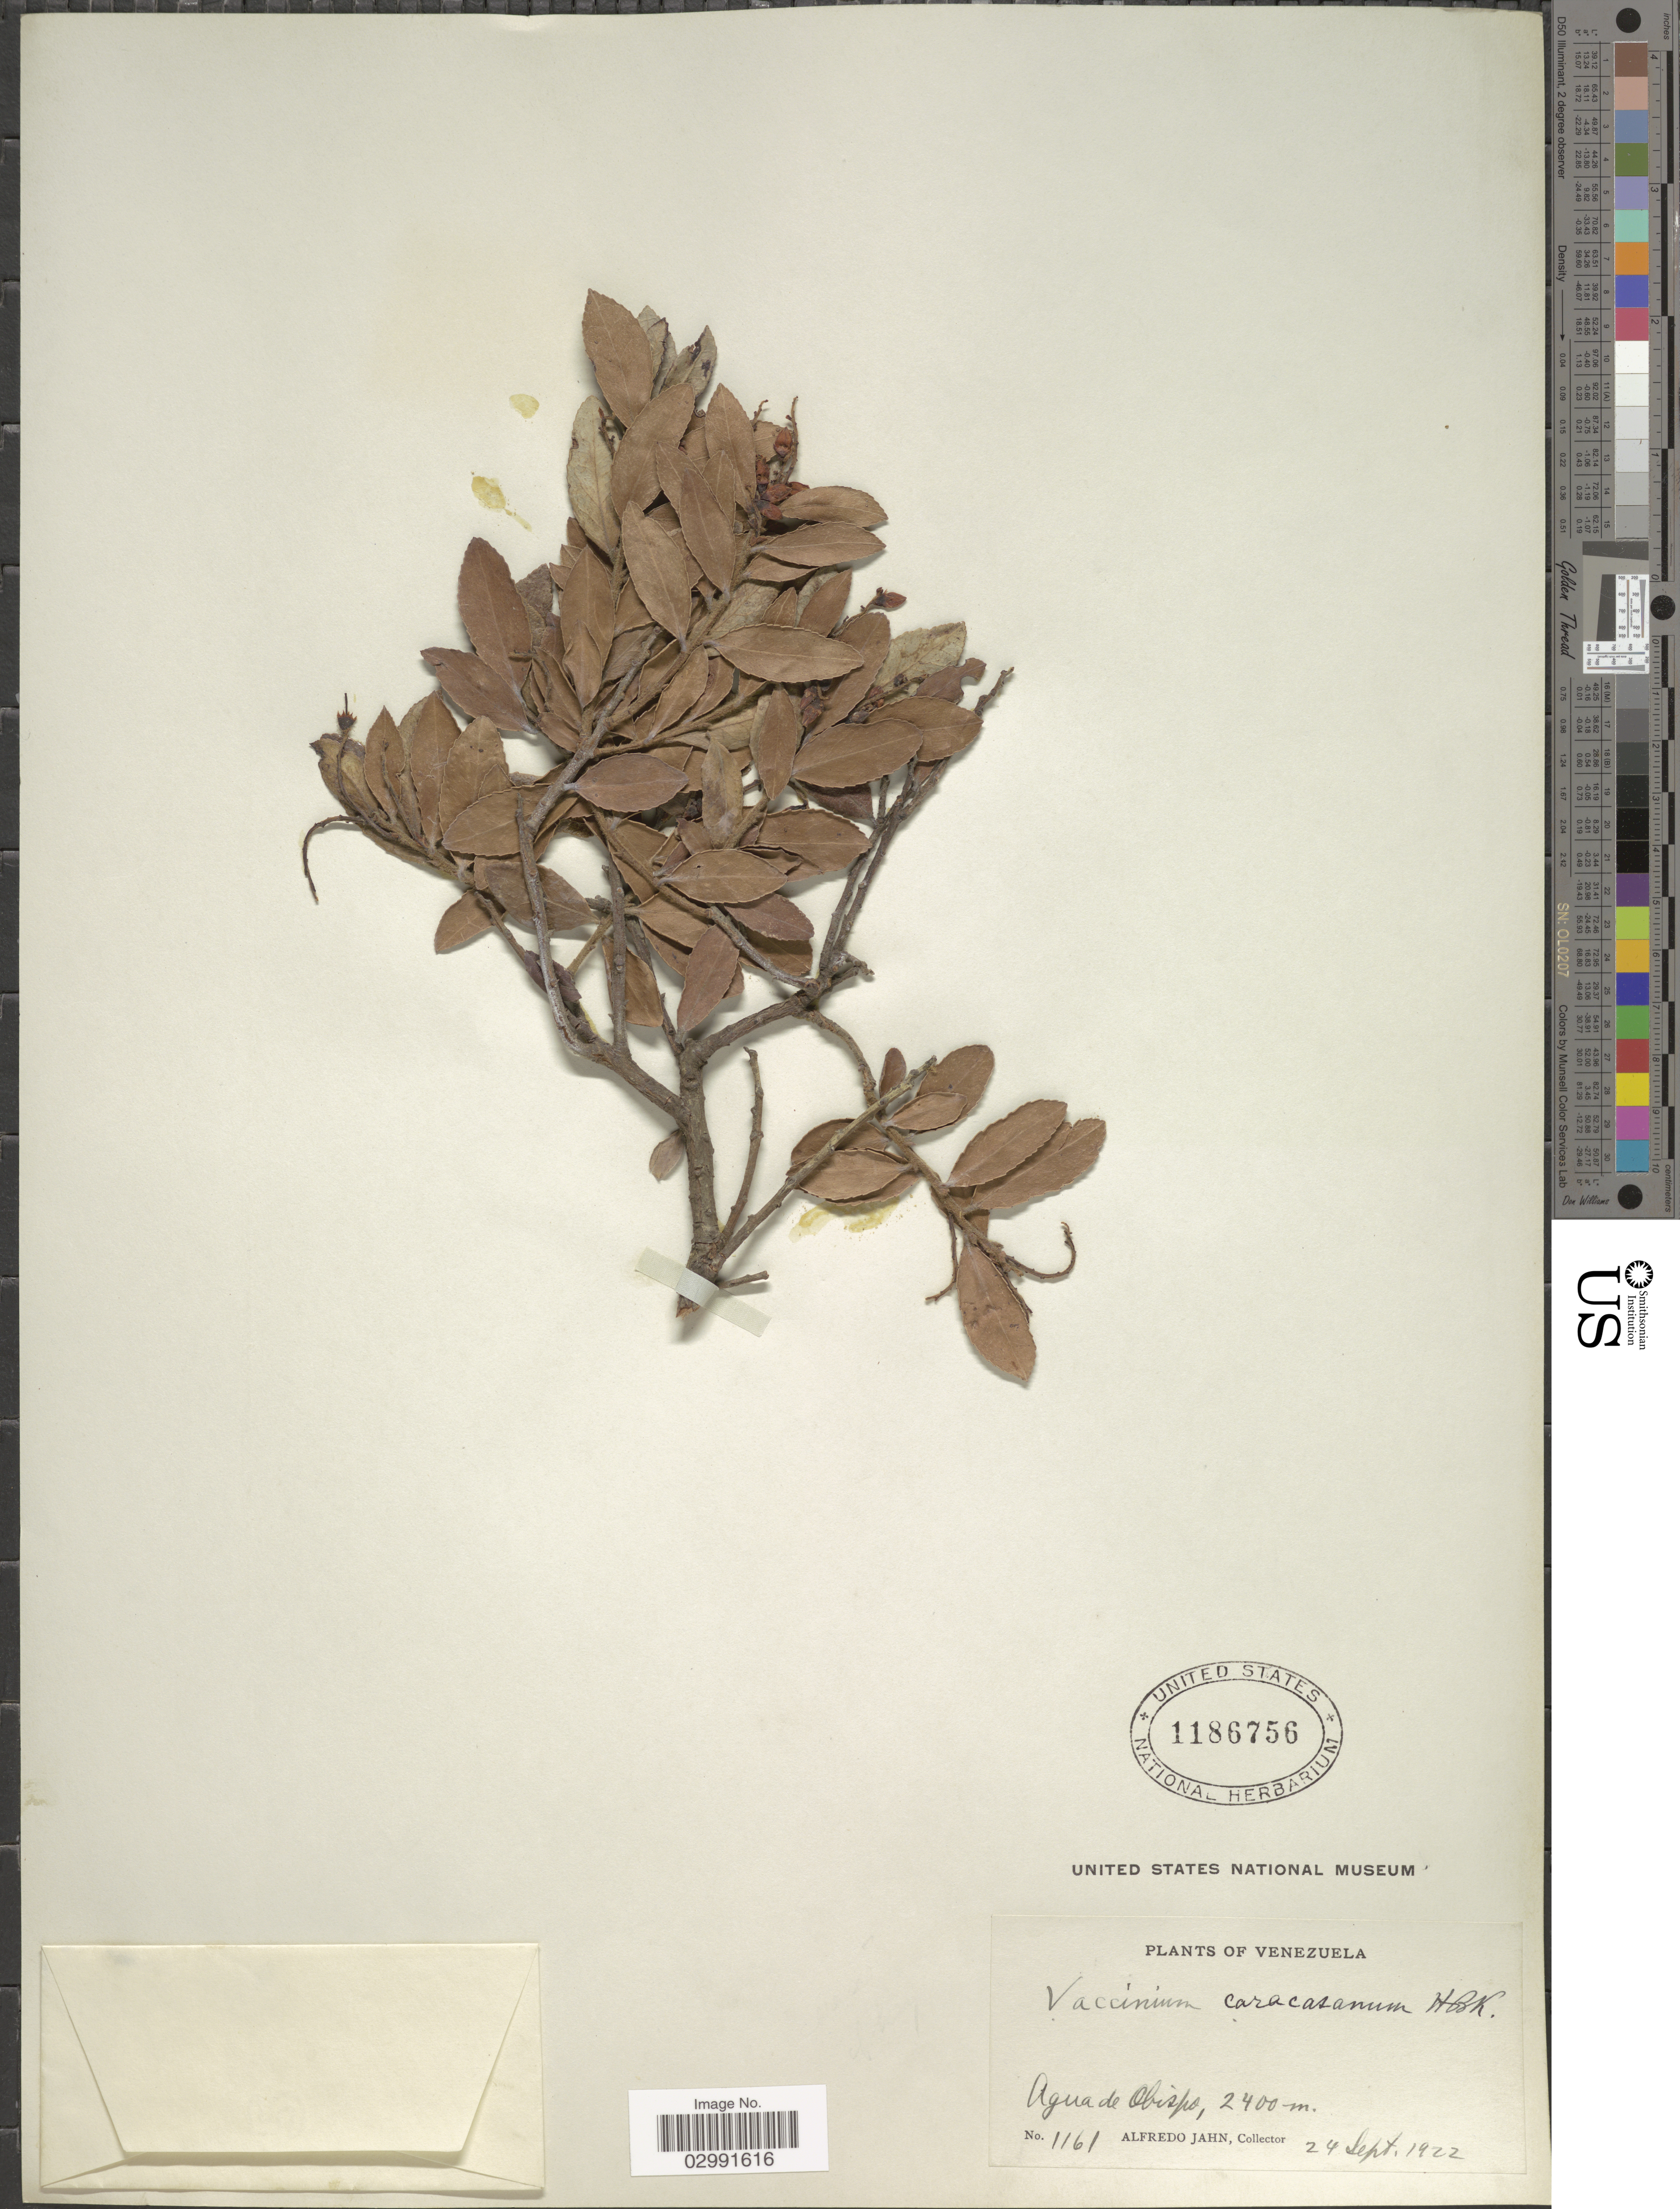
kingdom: Plantae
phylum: Tracheophyta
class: Magnoliopsida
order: Ericales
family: Ericaceae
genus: Vaccinium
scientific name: Vaccinium meridionale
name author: Sw.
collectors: A. Jahn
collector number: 1161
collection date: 1922-09-24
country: Venezuela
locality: Agua de Obispo.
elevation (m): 2400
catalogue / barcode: US 1186756